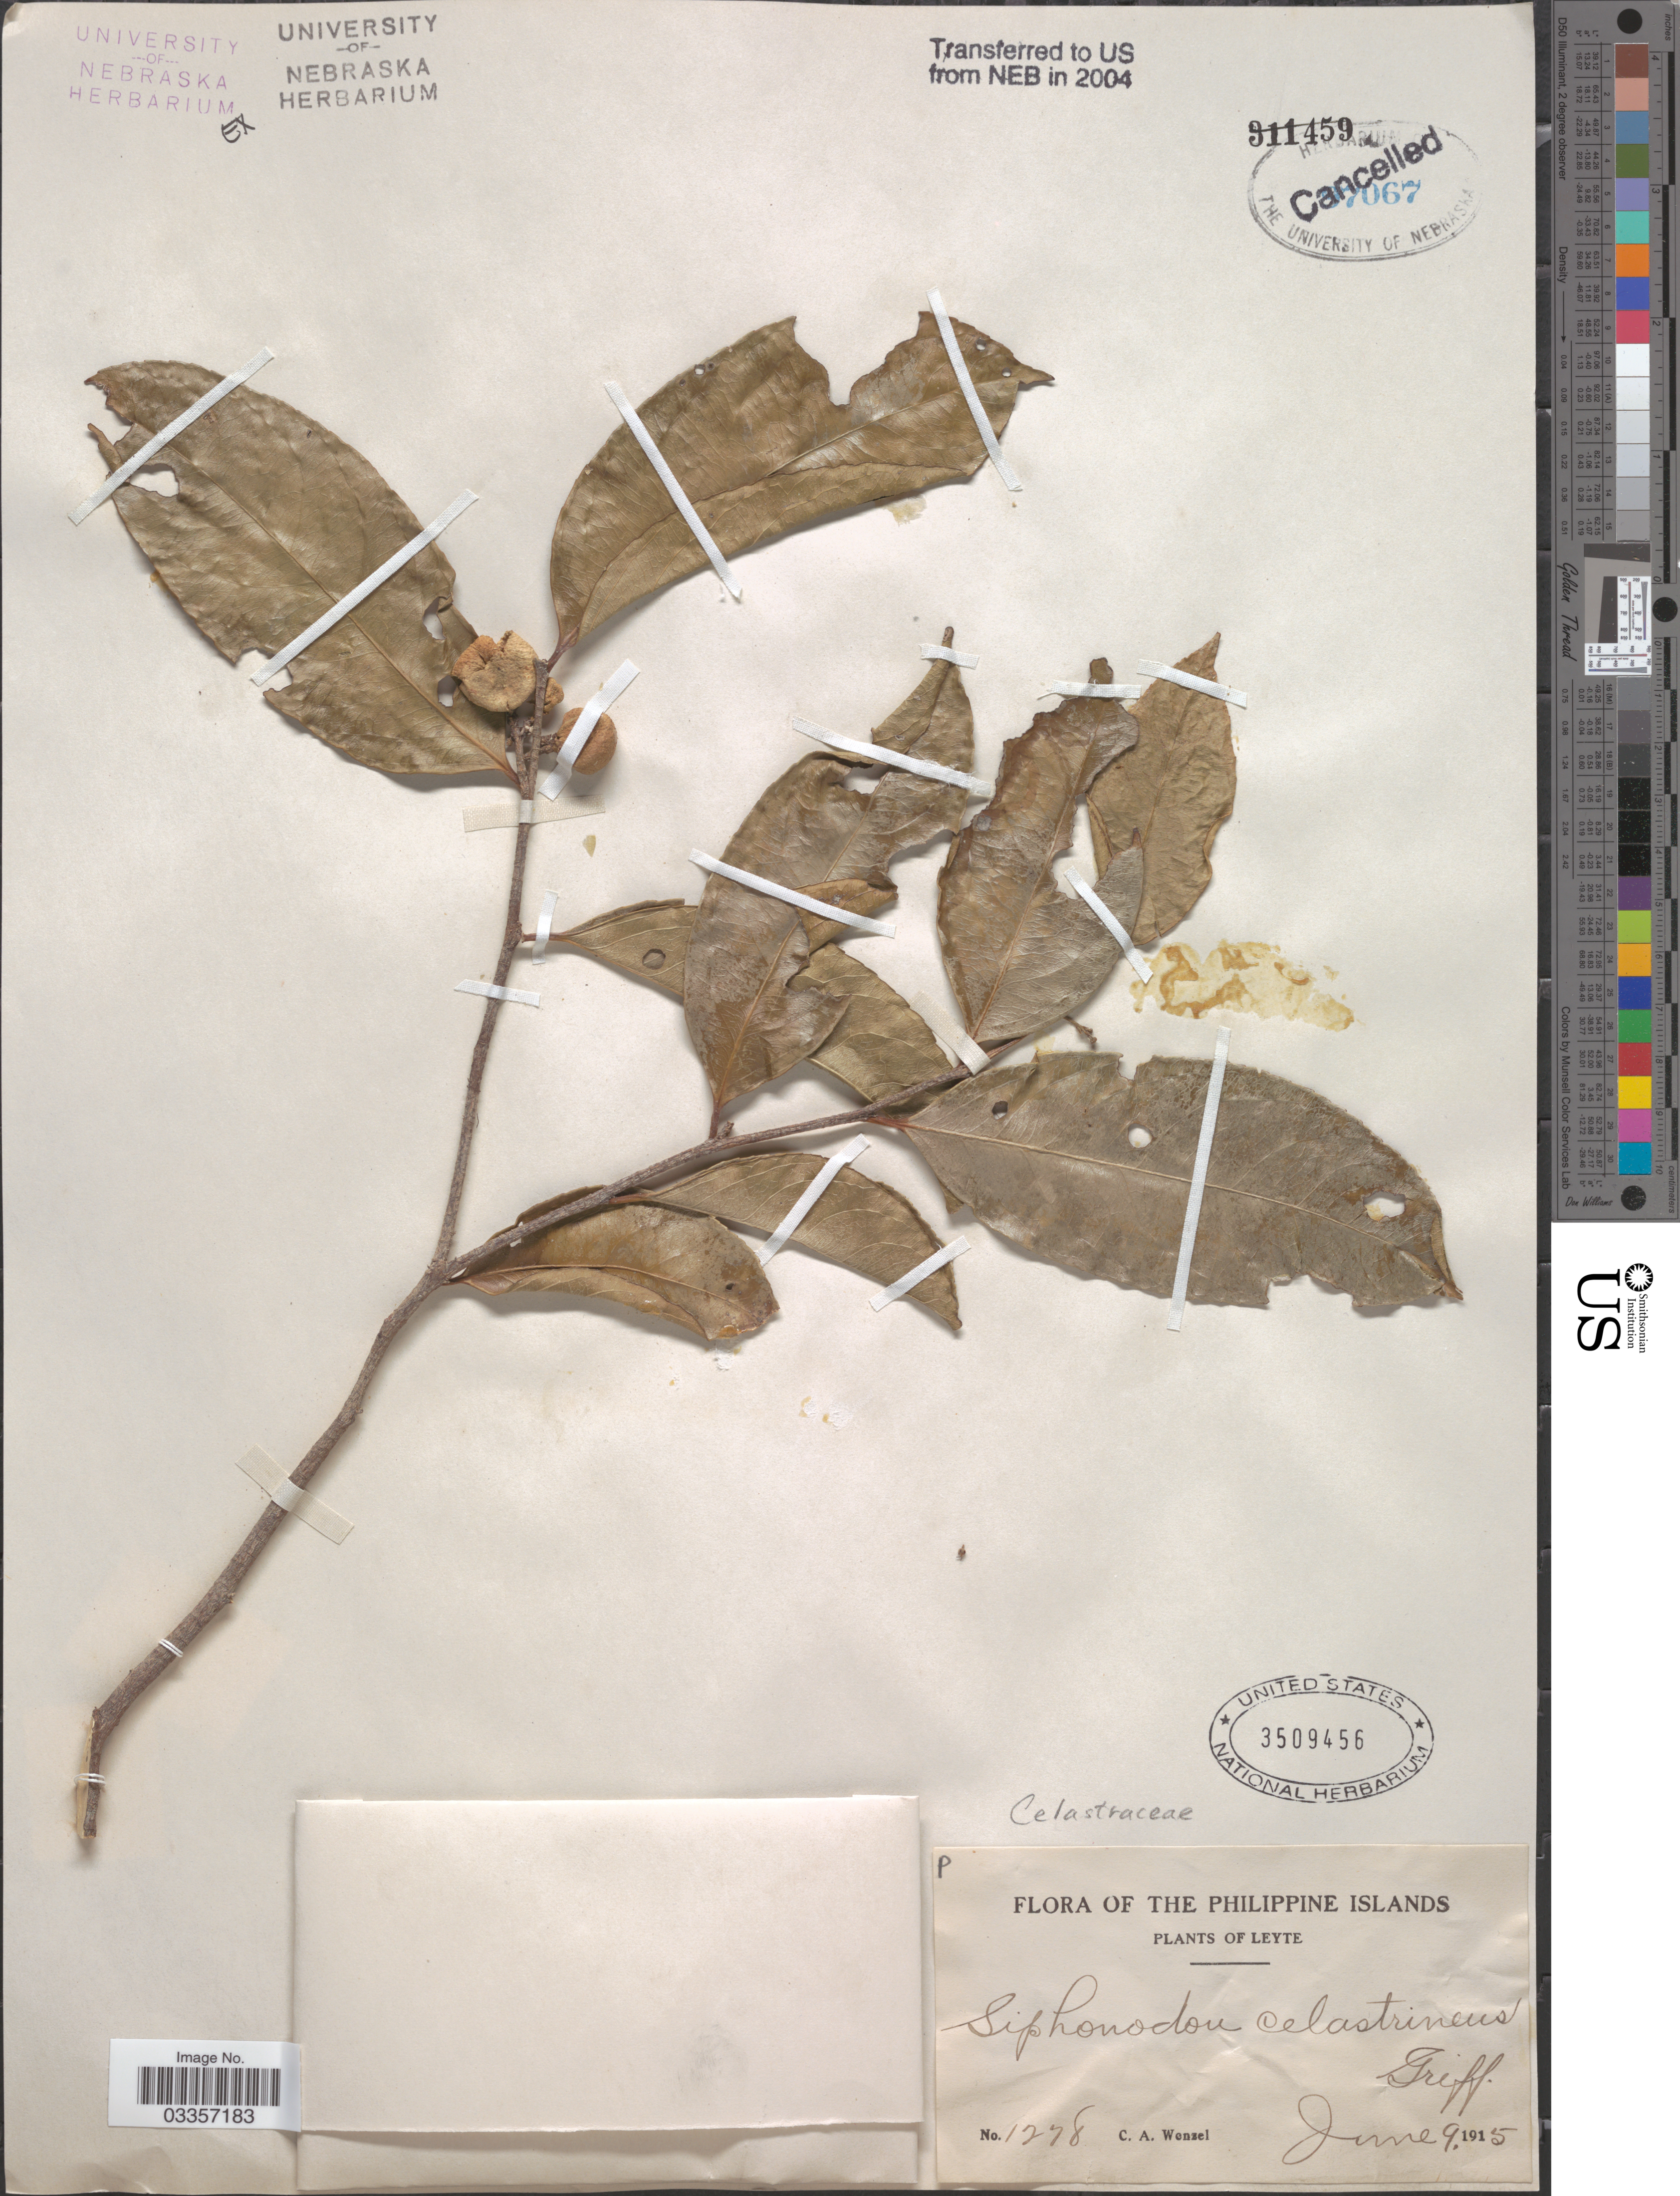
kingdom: Plantae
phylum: Tracheophyta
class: Magnoliopsida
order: Celastrales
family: Celastraceae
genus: Siphonodon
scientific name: Siphonodon celastrineus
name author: Griff.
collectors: C. Wenzel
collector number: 1278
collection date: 1915-06-09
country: Philippines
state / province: Eastern Visayas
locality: Leyte.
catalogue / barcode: US 3509456